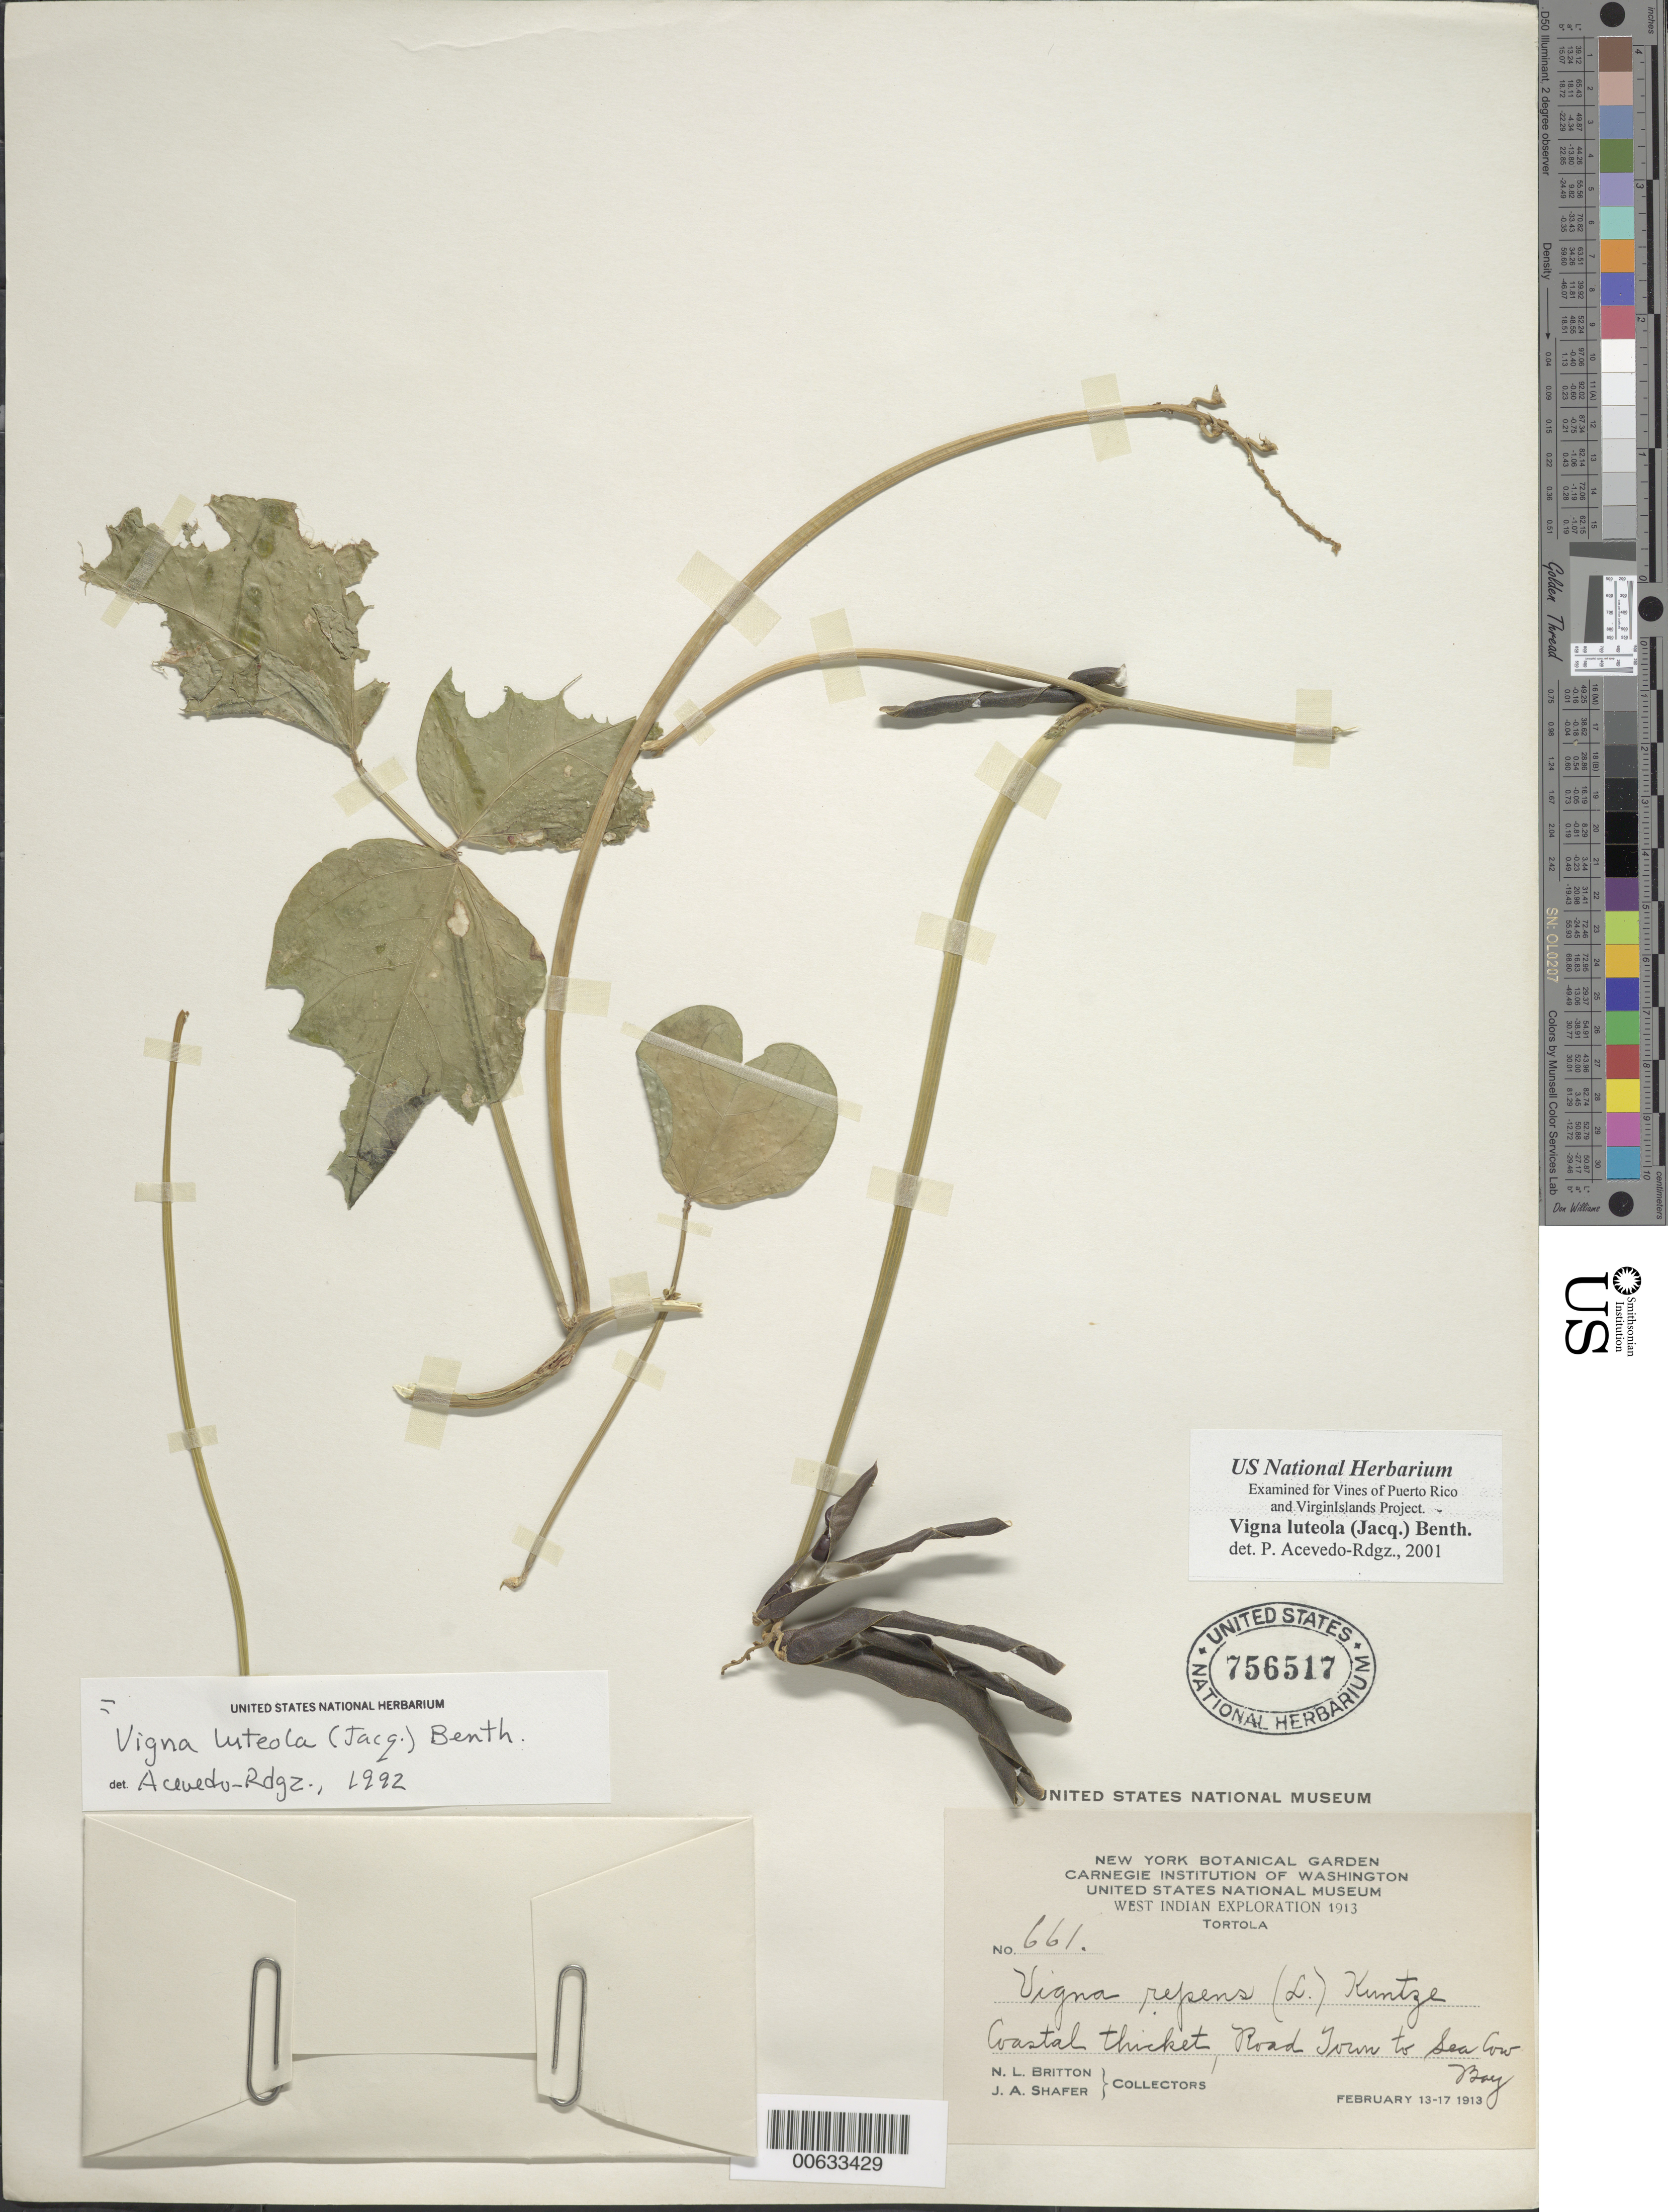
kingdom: Plantae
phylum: Tracheophyta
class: Magnoliopsida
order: Fabales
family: Fabaceae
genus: Vigna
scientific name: Vigna luteola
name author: (Jacq.) Benth.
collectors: N. Britton & J. A. Shafer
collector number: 661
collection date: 1913-02-13/1913-02-17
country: British Virgin Islands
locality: West Indian Exploration, Tortola. Coastal thicket, Road Town to Sea Cow Bay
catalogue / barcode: US 756517